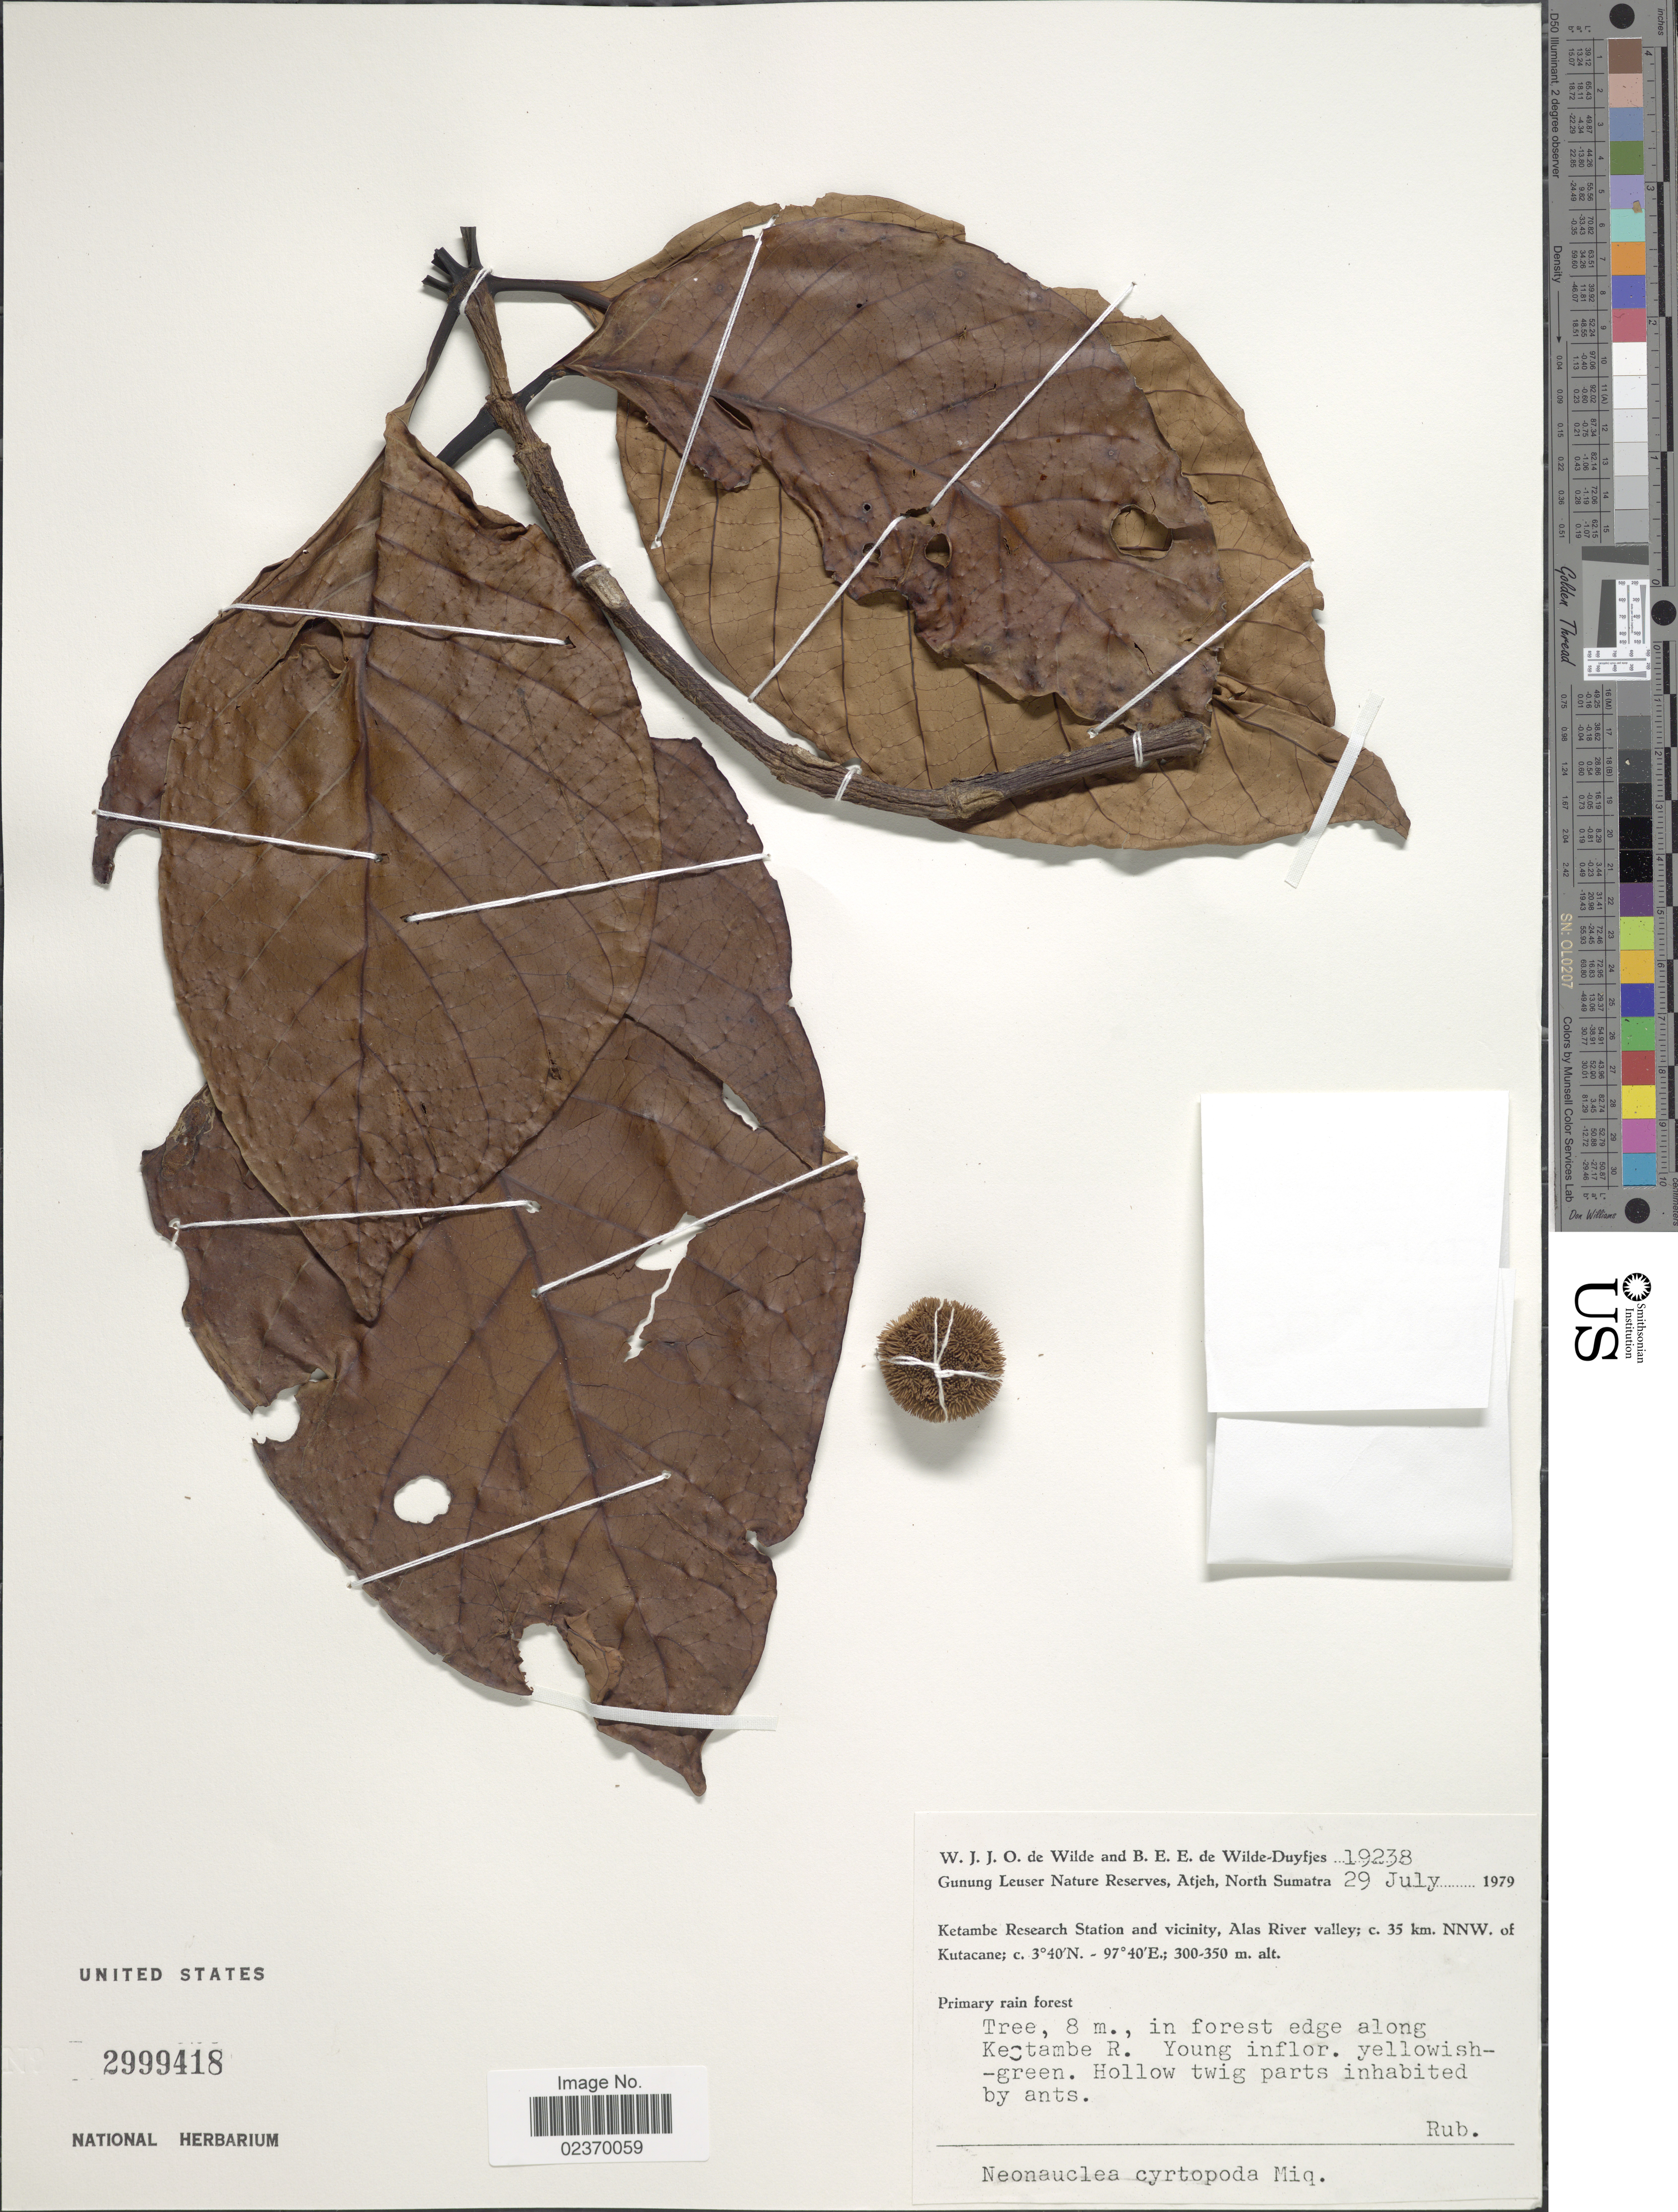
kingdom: Plantae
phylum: Tracheophyta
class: Magnoliopsida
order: Gentianales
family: Rubiaceae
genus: Neonauclea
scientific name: Neonauclea cyrtopoda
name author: (Miq.) Merr.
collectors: W. J. de Wilde & B. E. de Wilde-Duyfjes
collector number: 19238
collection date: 1979-07-29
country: Indonesia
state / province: Sumatra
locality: Gunung Leuser Nature Reserve, Atjeh, North Sumatra, Ketambe Research Station and vicinity, Alas River valley; c. 35 km NNW of Kutacane, Primary rain forest; in forest edge along Ketambe R.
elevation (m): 300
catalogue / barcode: US 2999418